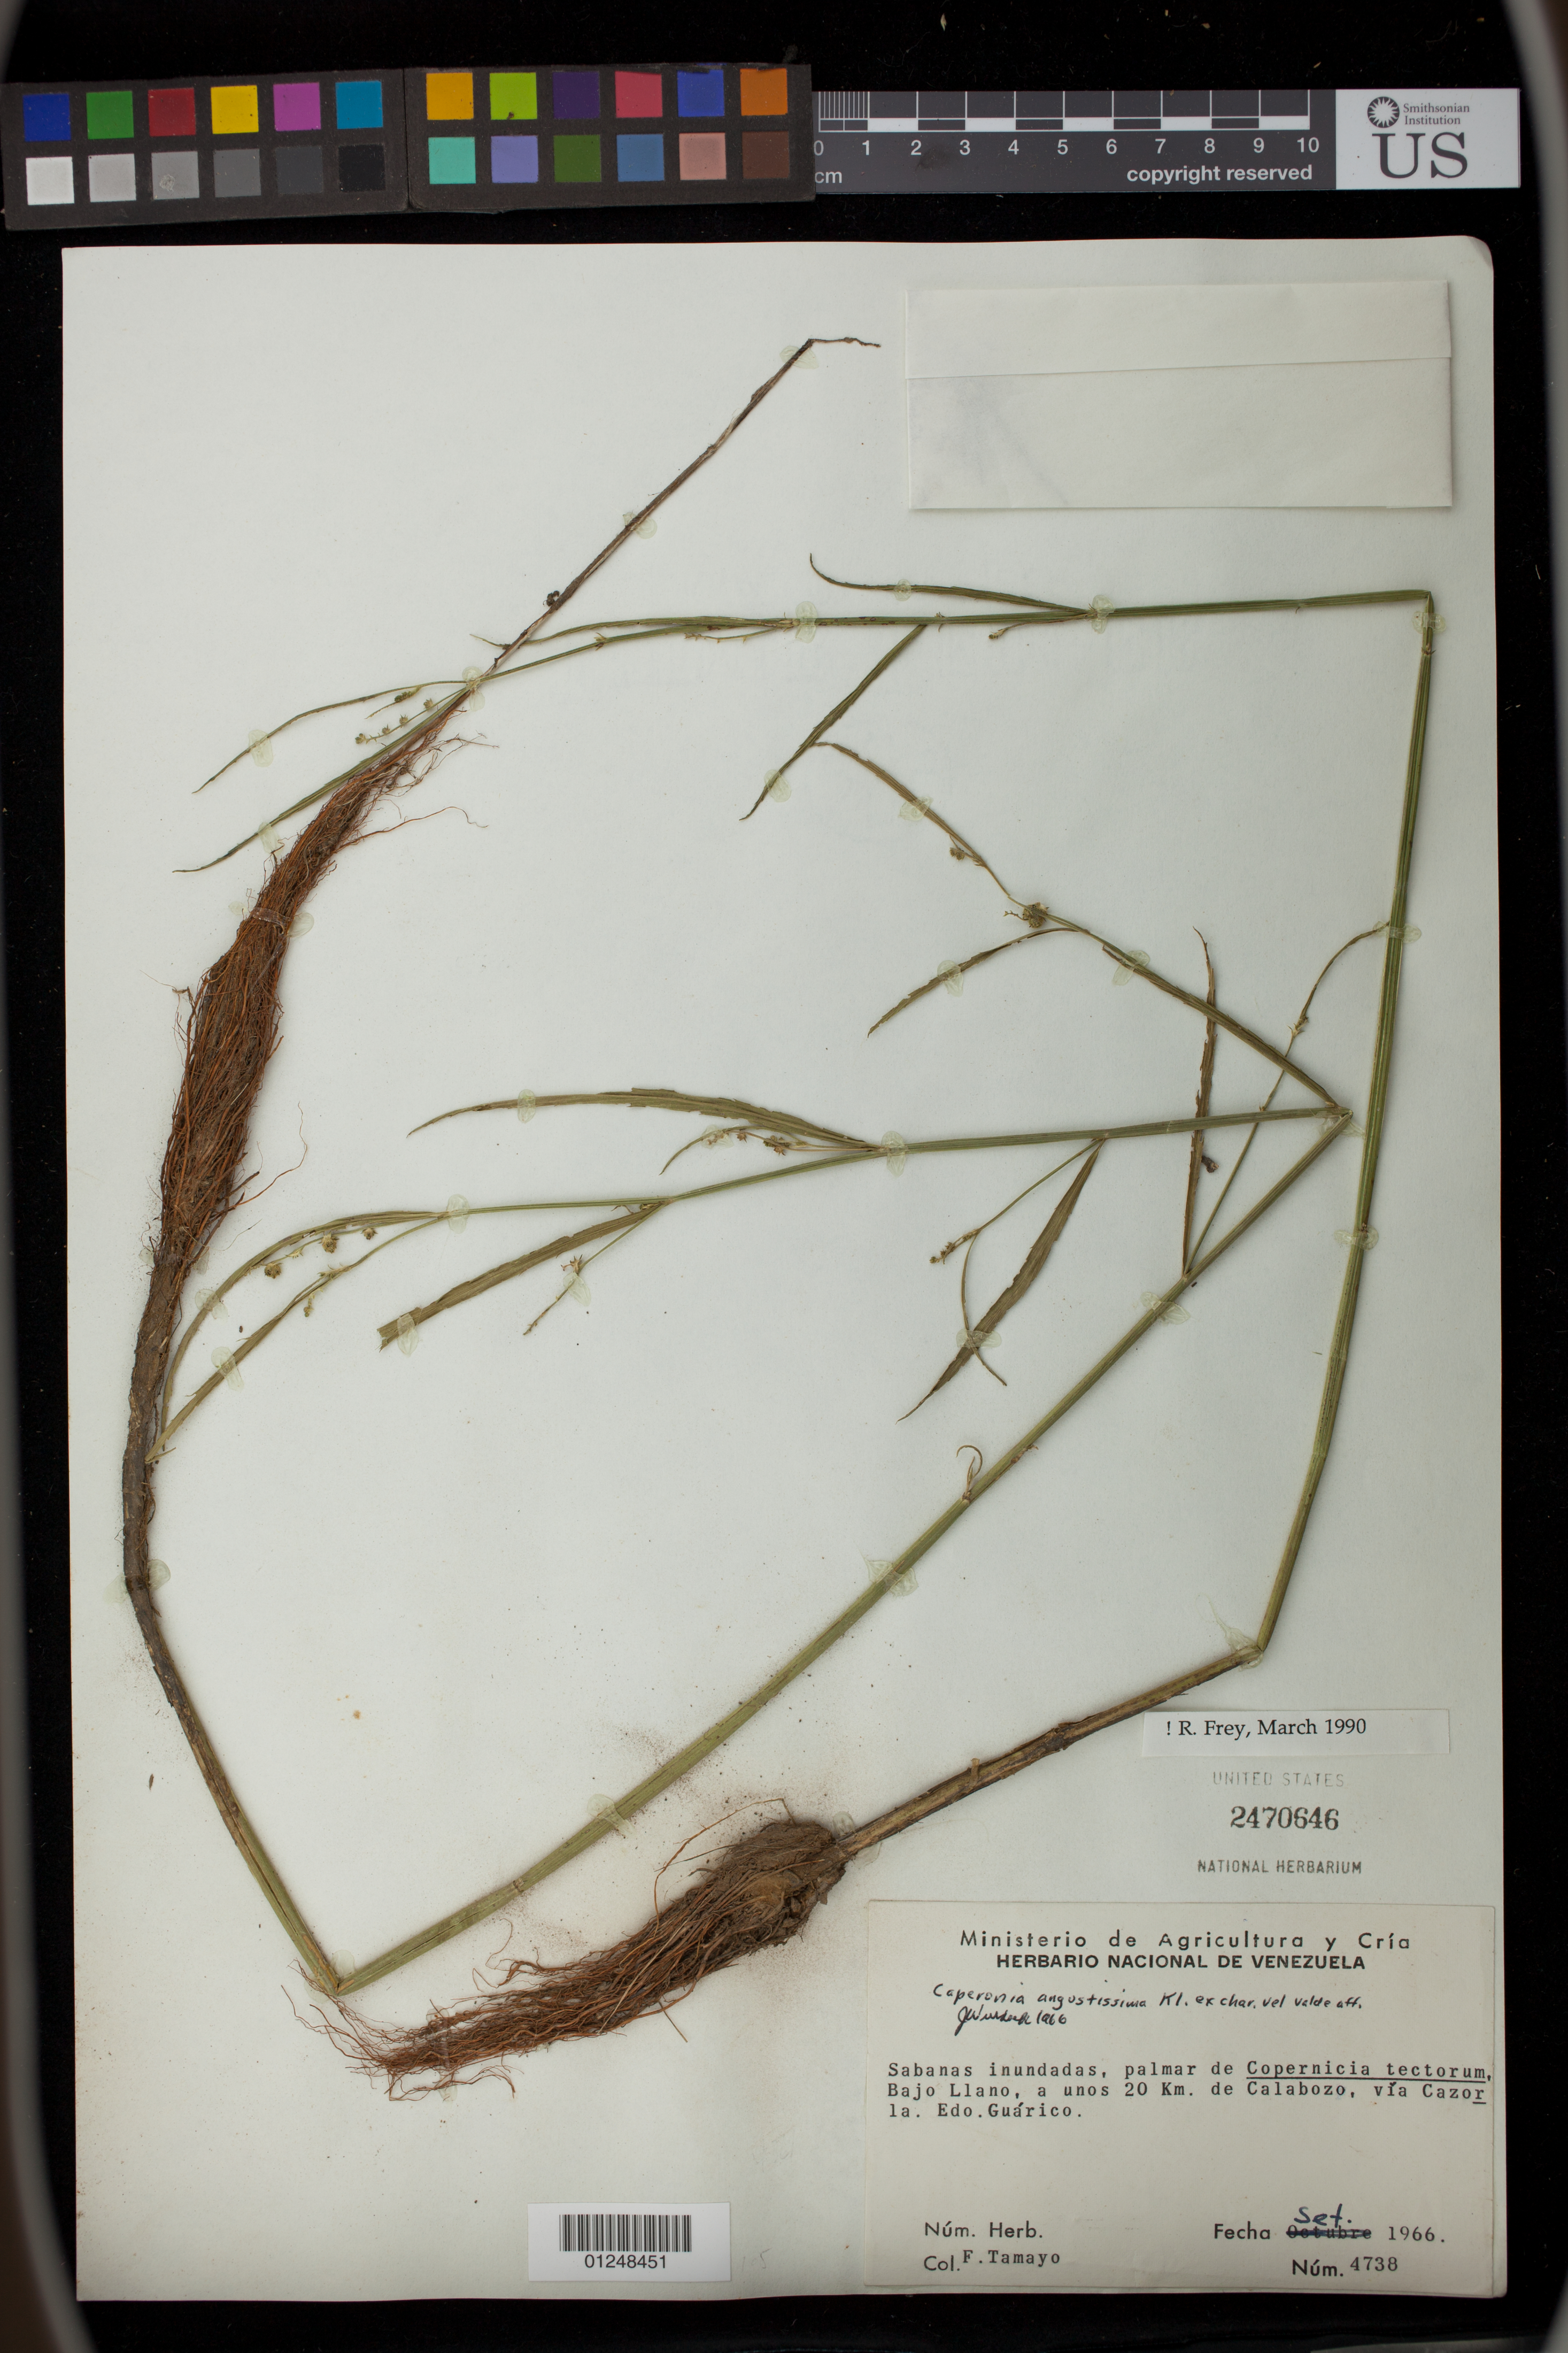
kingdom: Plantae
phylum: Tracheophyta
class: Magnoliopsida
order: Malpighiales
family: Euphorbiaceae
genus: Caperonia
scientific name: Caperonia angustissima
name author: Klotzsch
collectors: F. Tamayo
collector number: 4738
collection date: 1966-09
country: Venezuela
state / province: Guárico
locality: Bajo Llano, a unos 20 Km. de Calabozo, via Cazorla.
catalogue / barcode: US 2470646